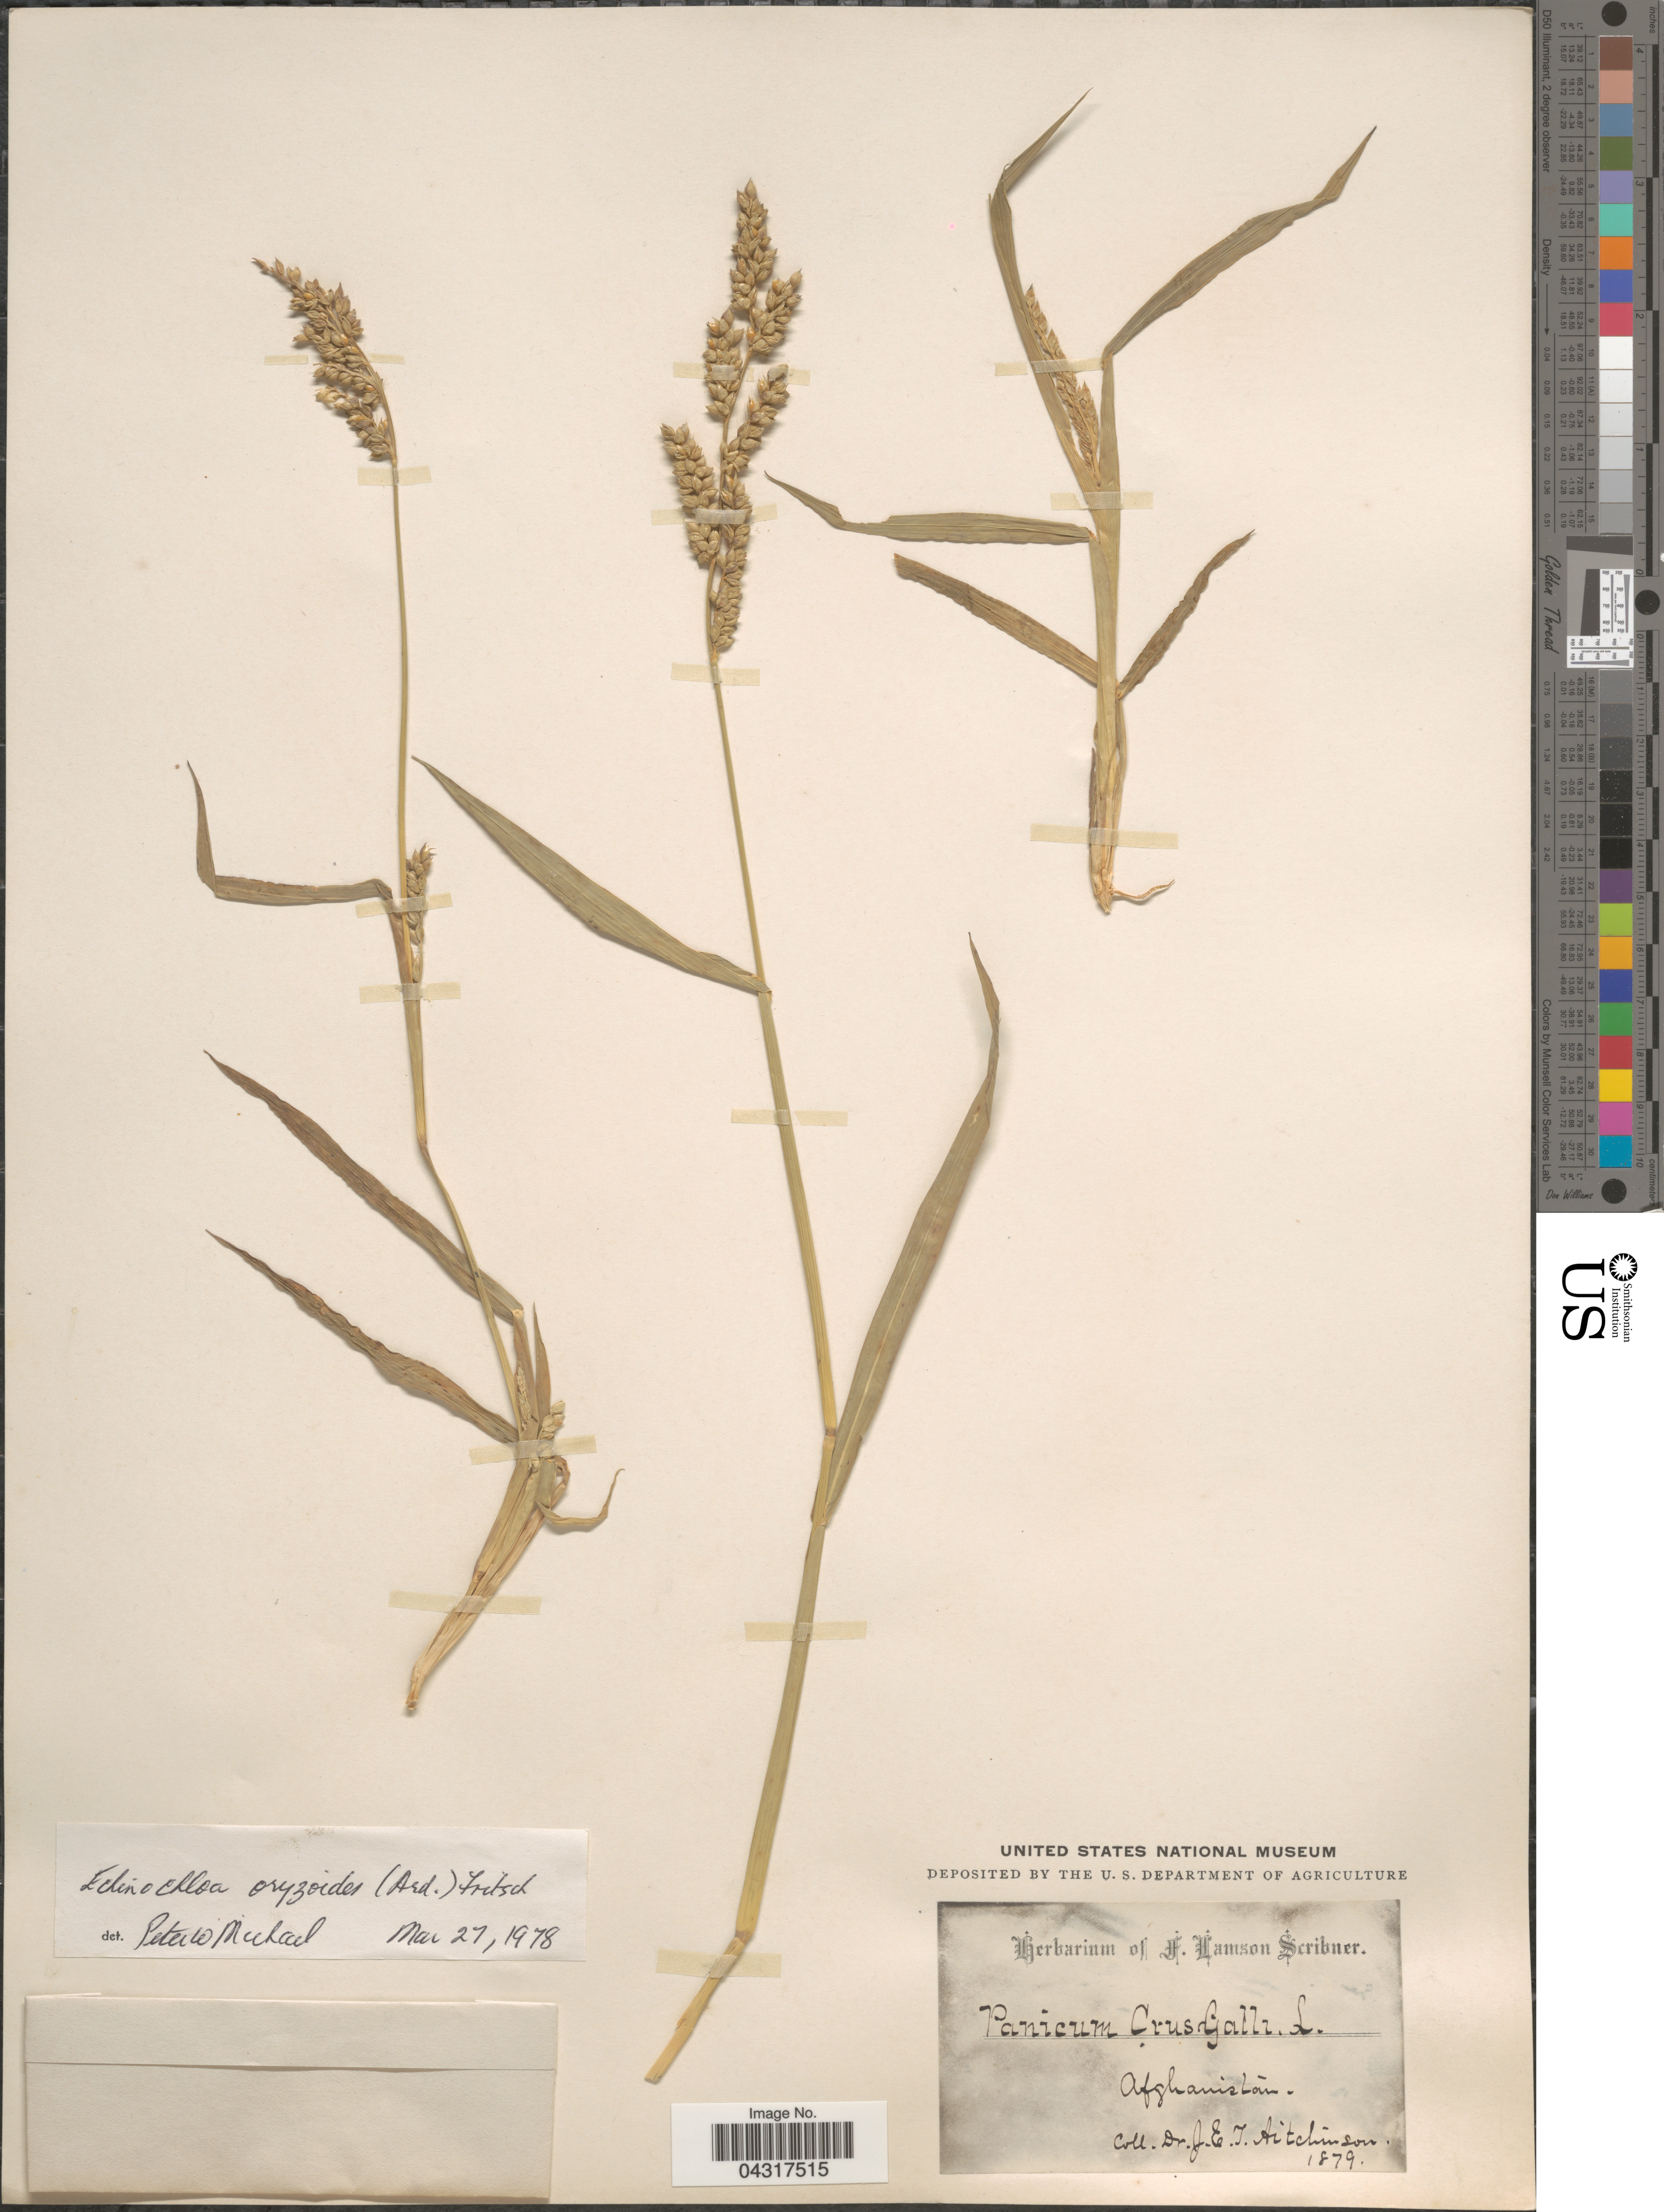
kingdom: Plantae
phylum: Tracheophyta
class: Liliopsida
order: Poales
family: Poaceae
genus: Echinochloa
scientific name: Echinochloa oryzoides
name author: (Ard.) Fritsch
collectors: J. Aitchinson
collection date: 1879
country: Afghanistan